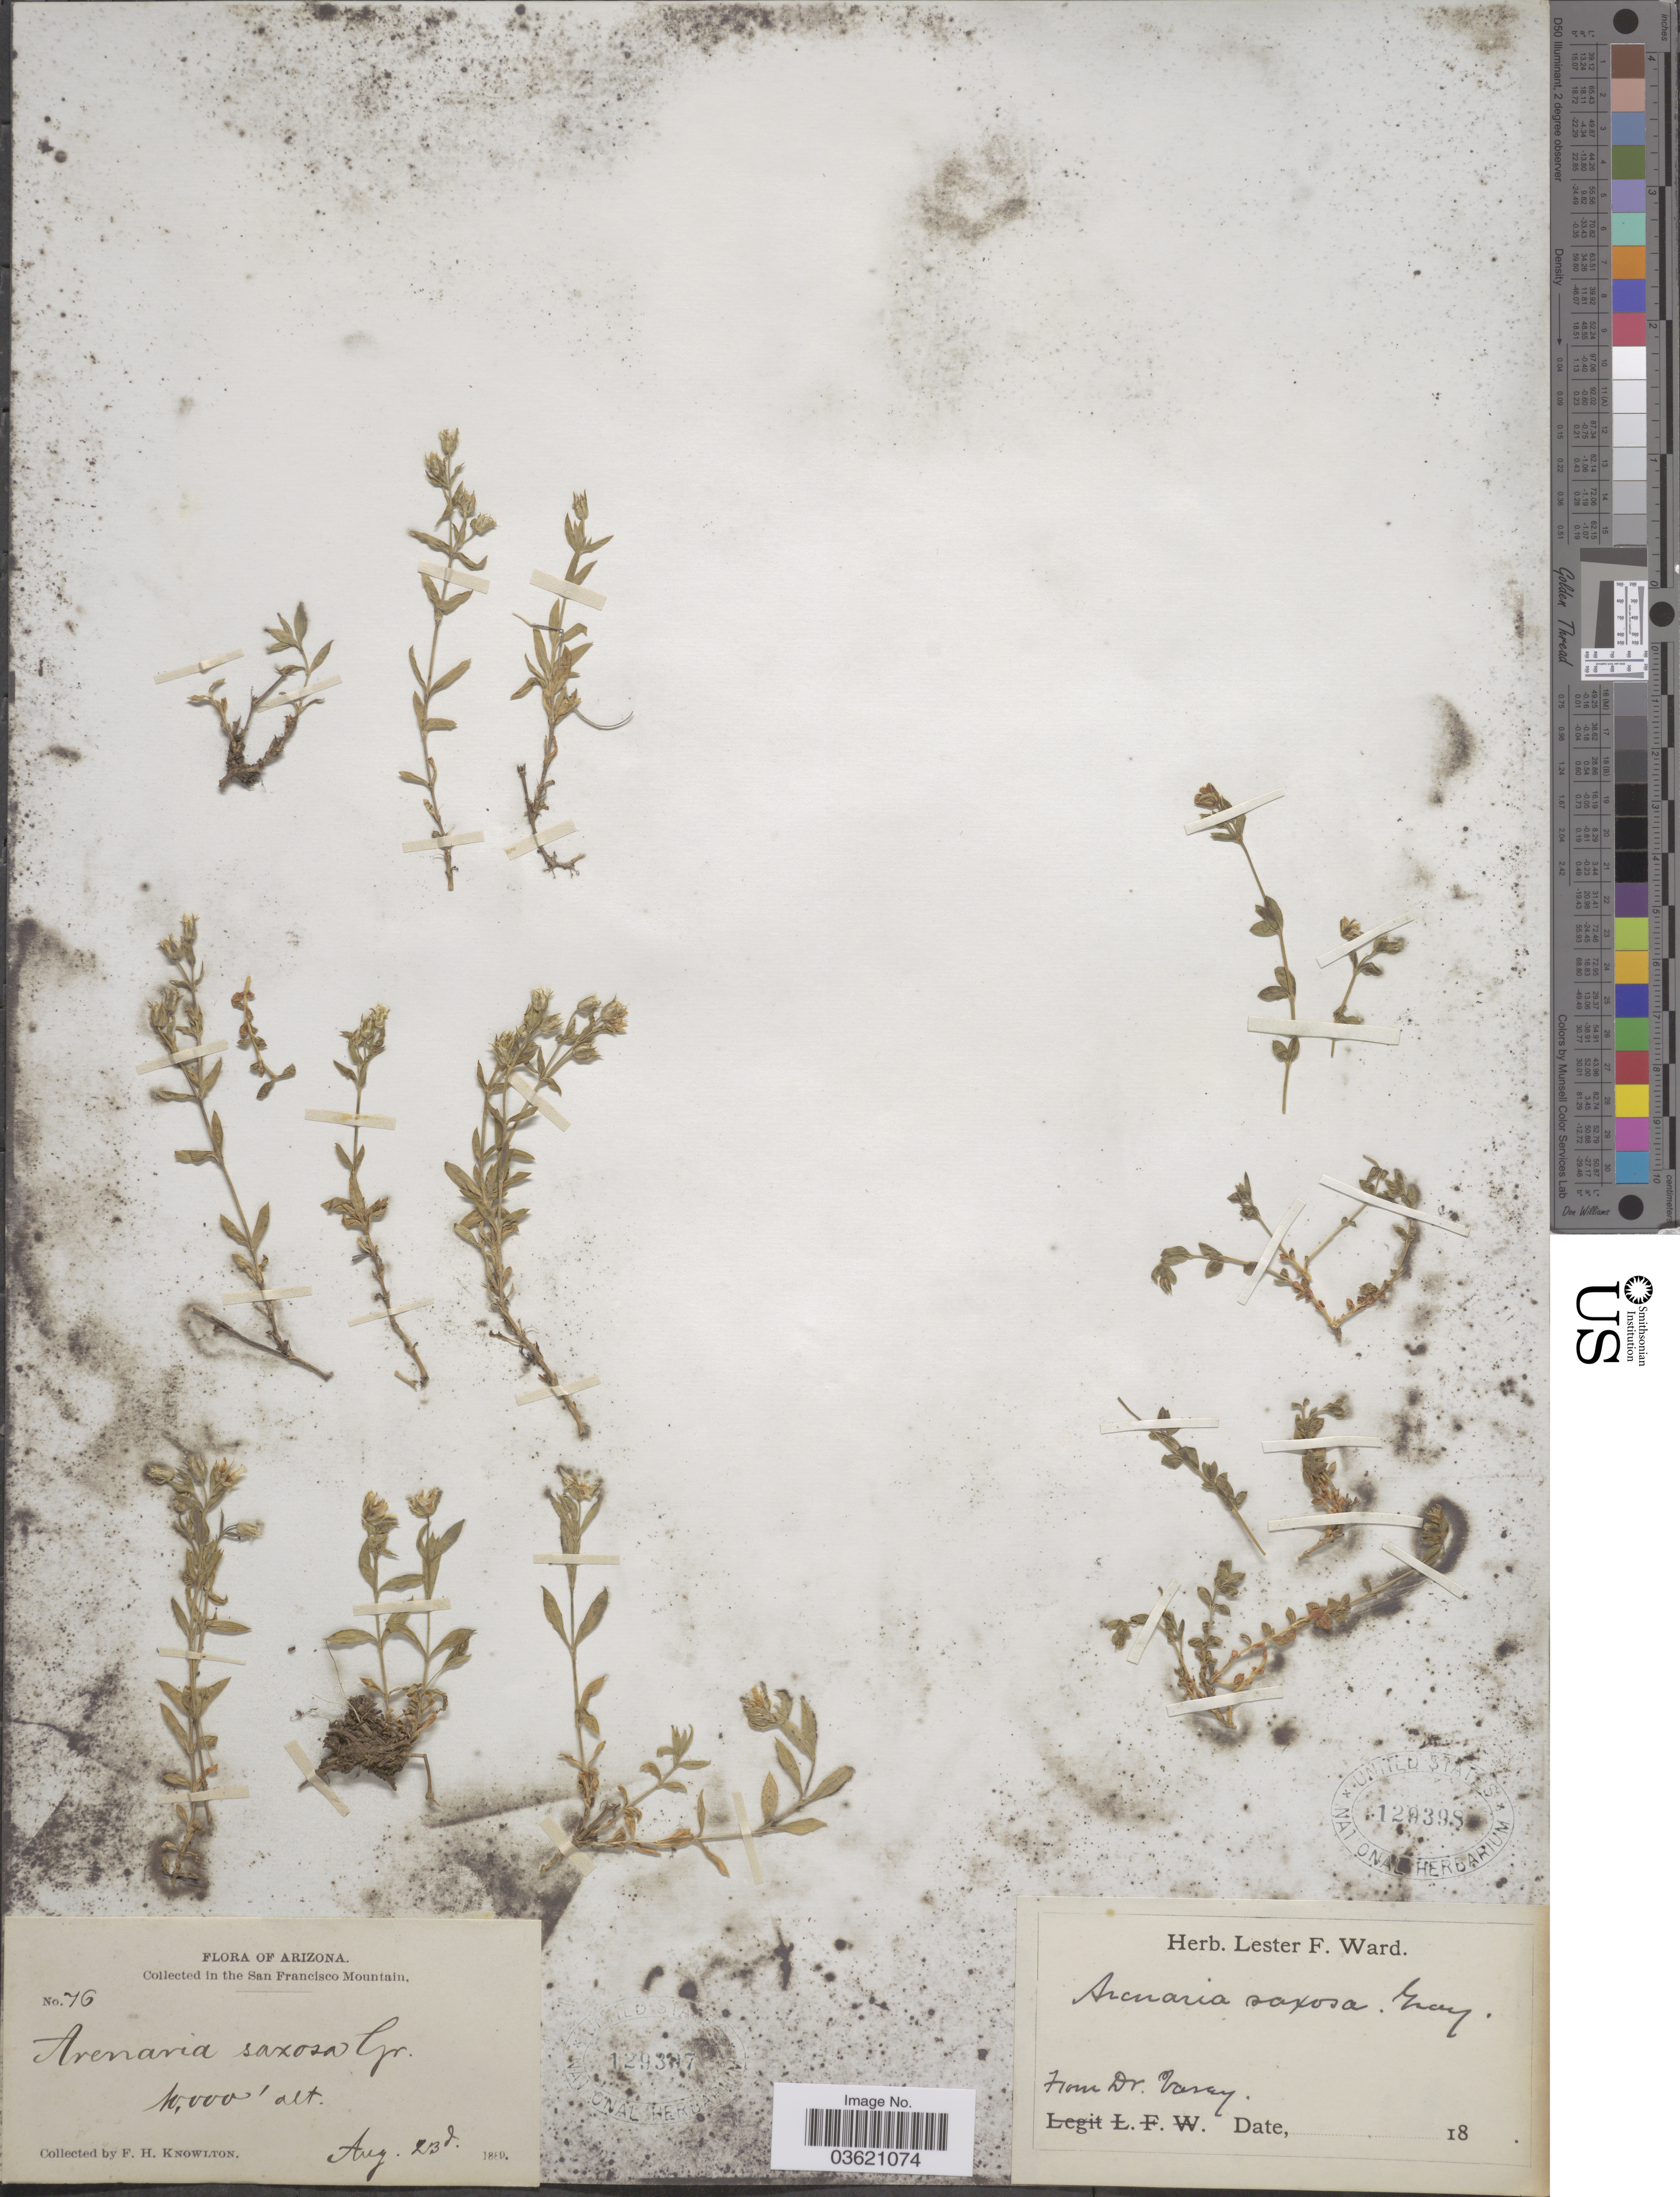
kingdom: Plantae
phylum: Tracheophyta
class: Magnoliopsida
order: Caryophyllales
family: Caryophyllaceae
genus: Arenaria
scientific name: Arenaria saxosa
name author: A. Gray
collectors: Vasey, --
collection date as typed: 18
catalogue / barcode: US 129398-2